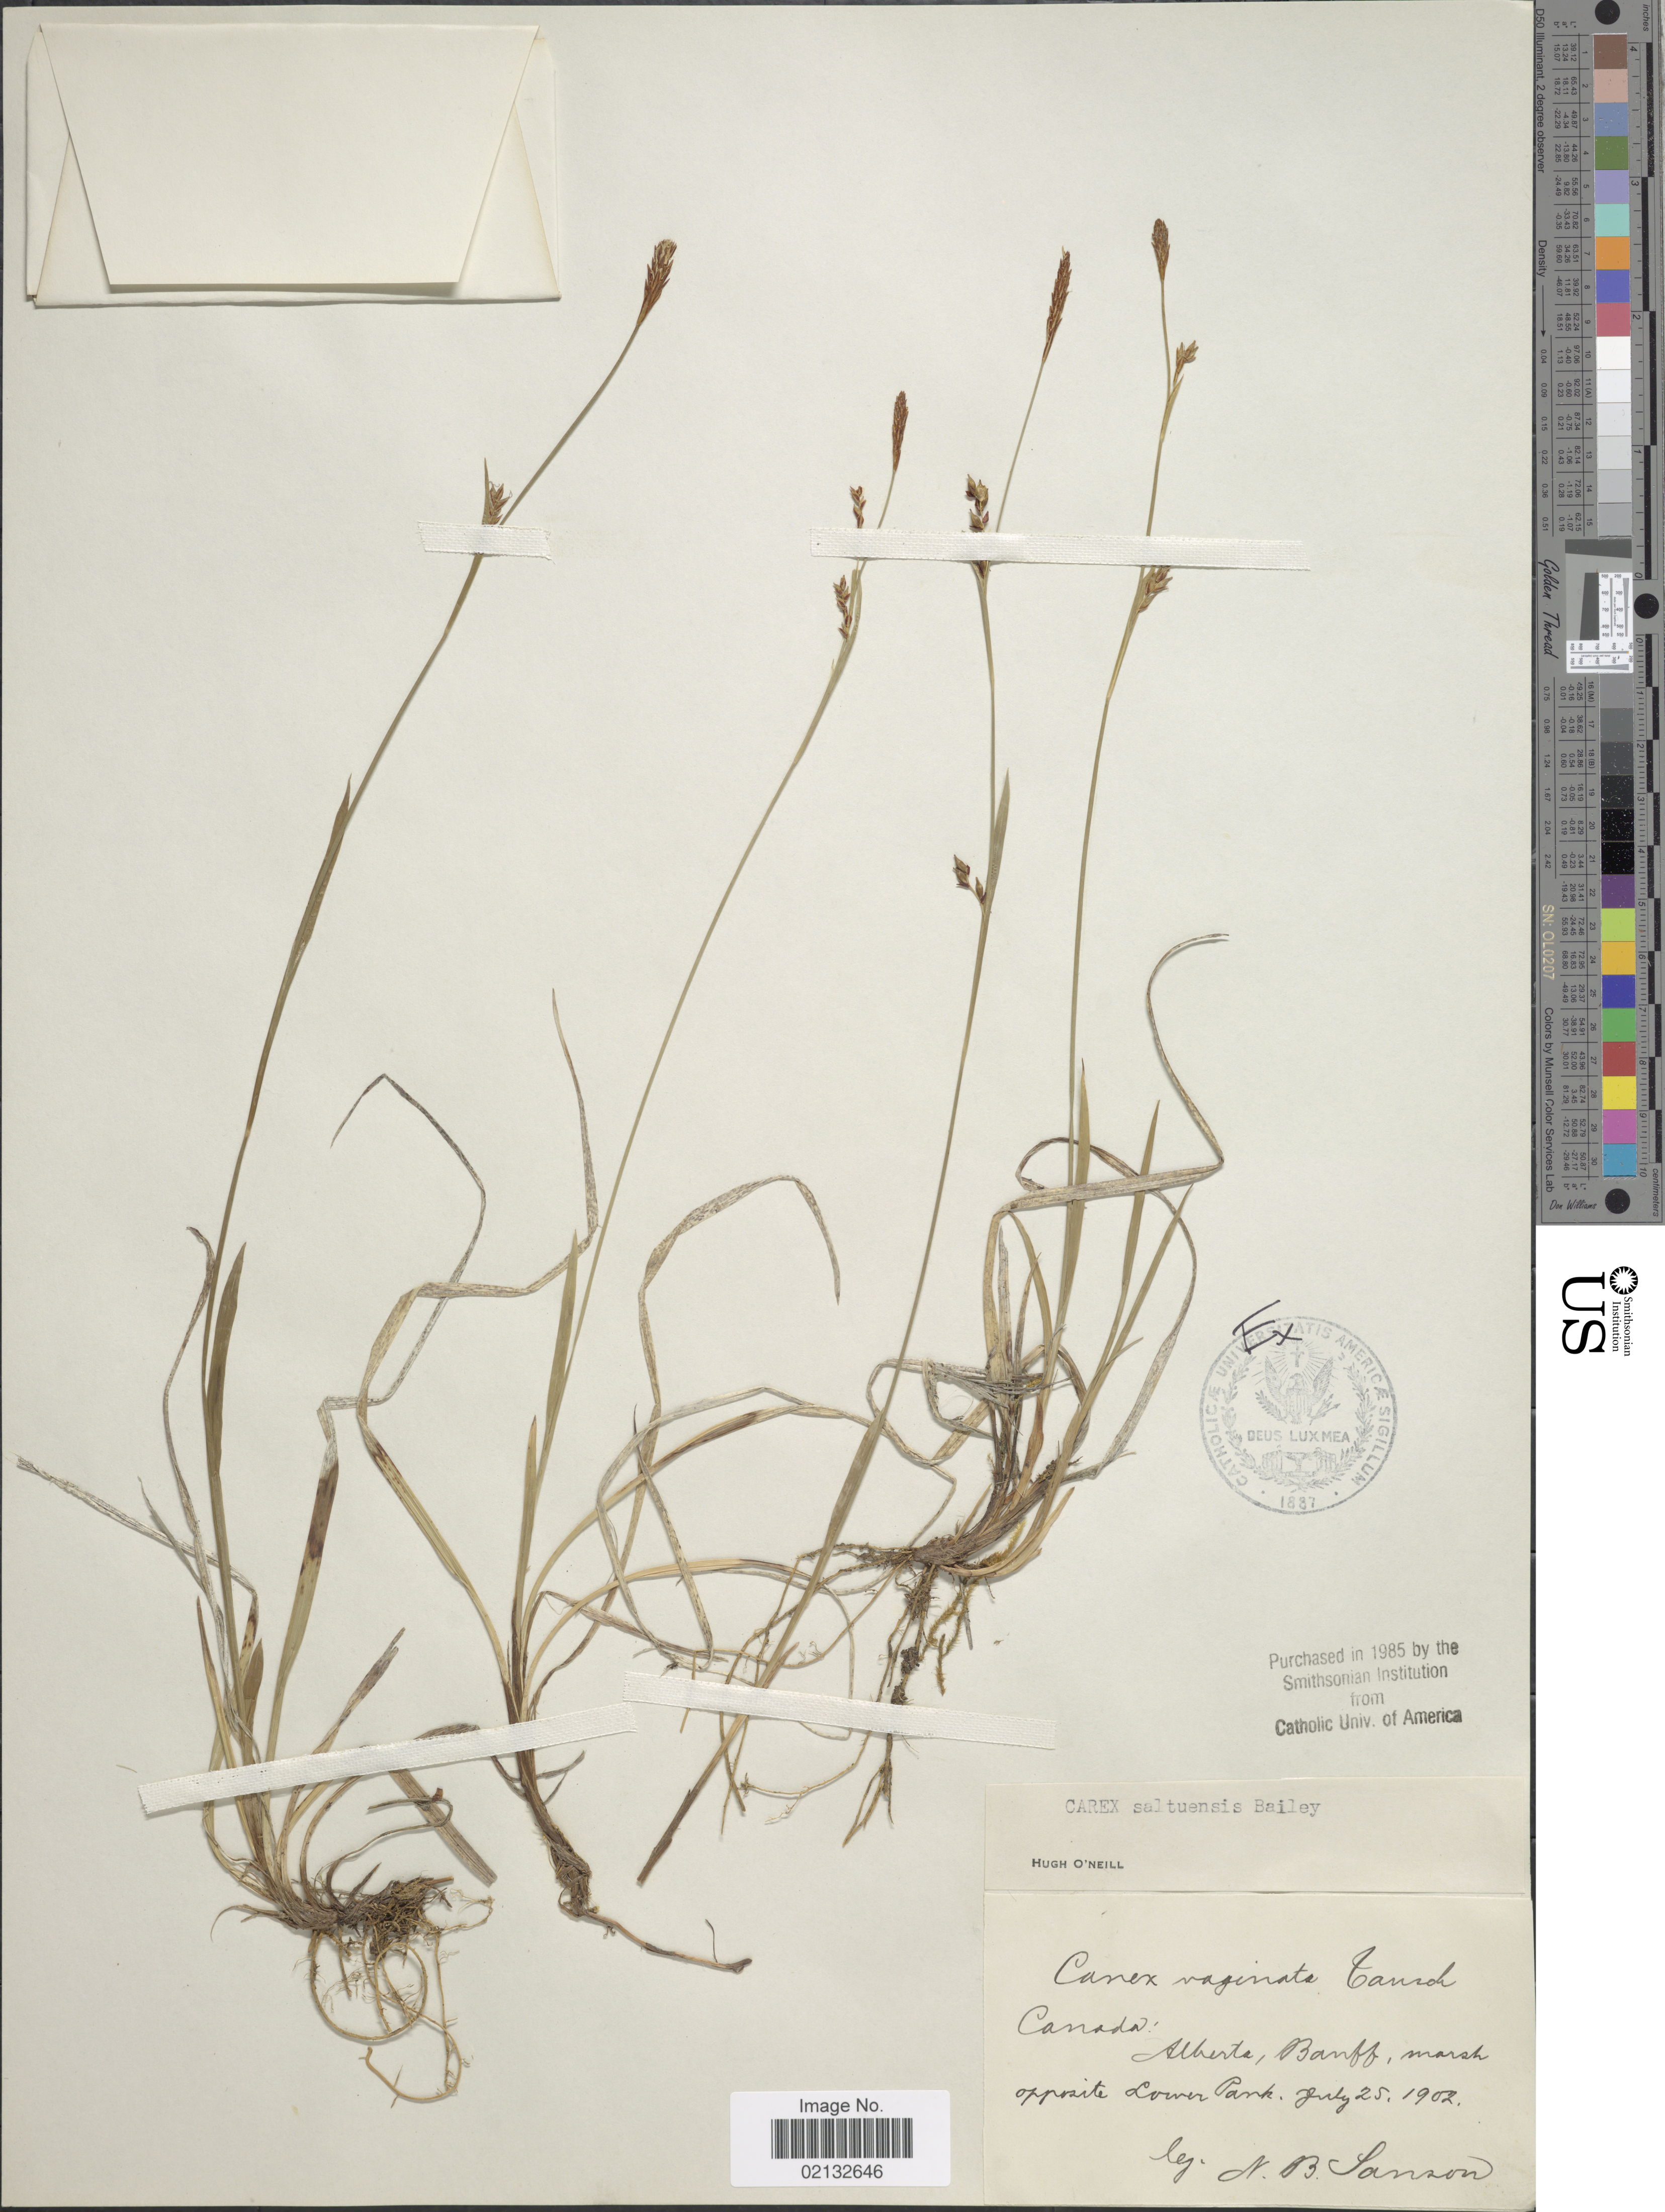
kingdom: Plantae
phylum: Tracheophyta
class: Liliopsida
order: Poales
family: Cyperaceae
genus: Carex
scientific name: Carex vaginata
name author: Tausch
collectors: N. Sanson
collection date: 1902-07-25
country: Canada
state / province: Alberta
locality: Banff, opposite Lower park